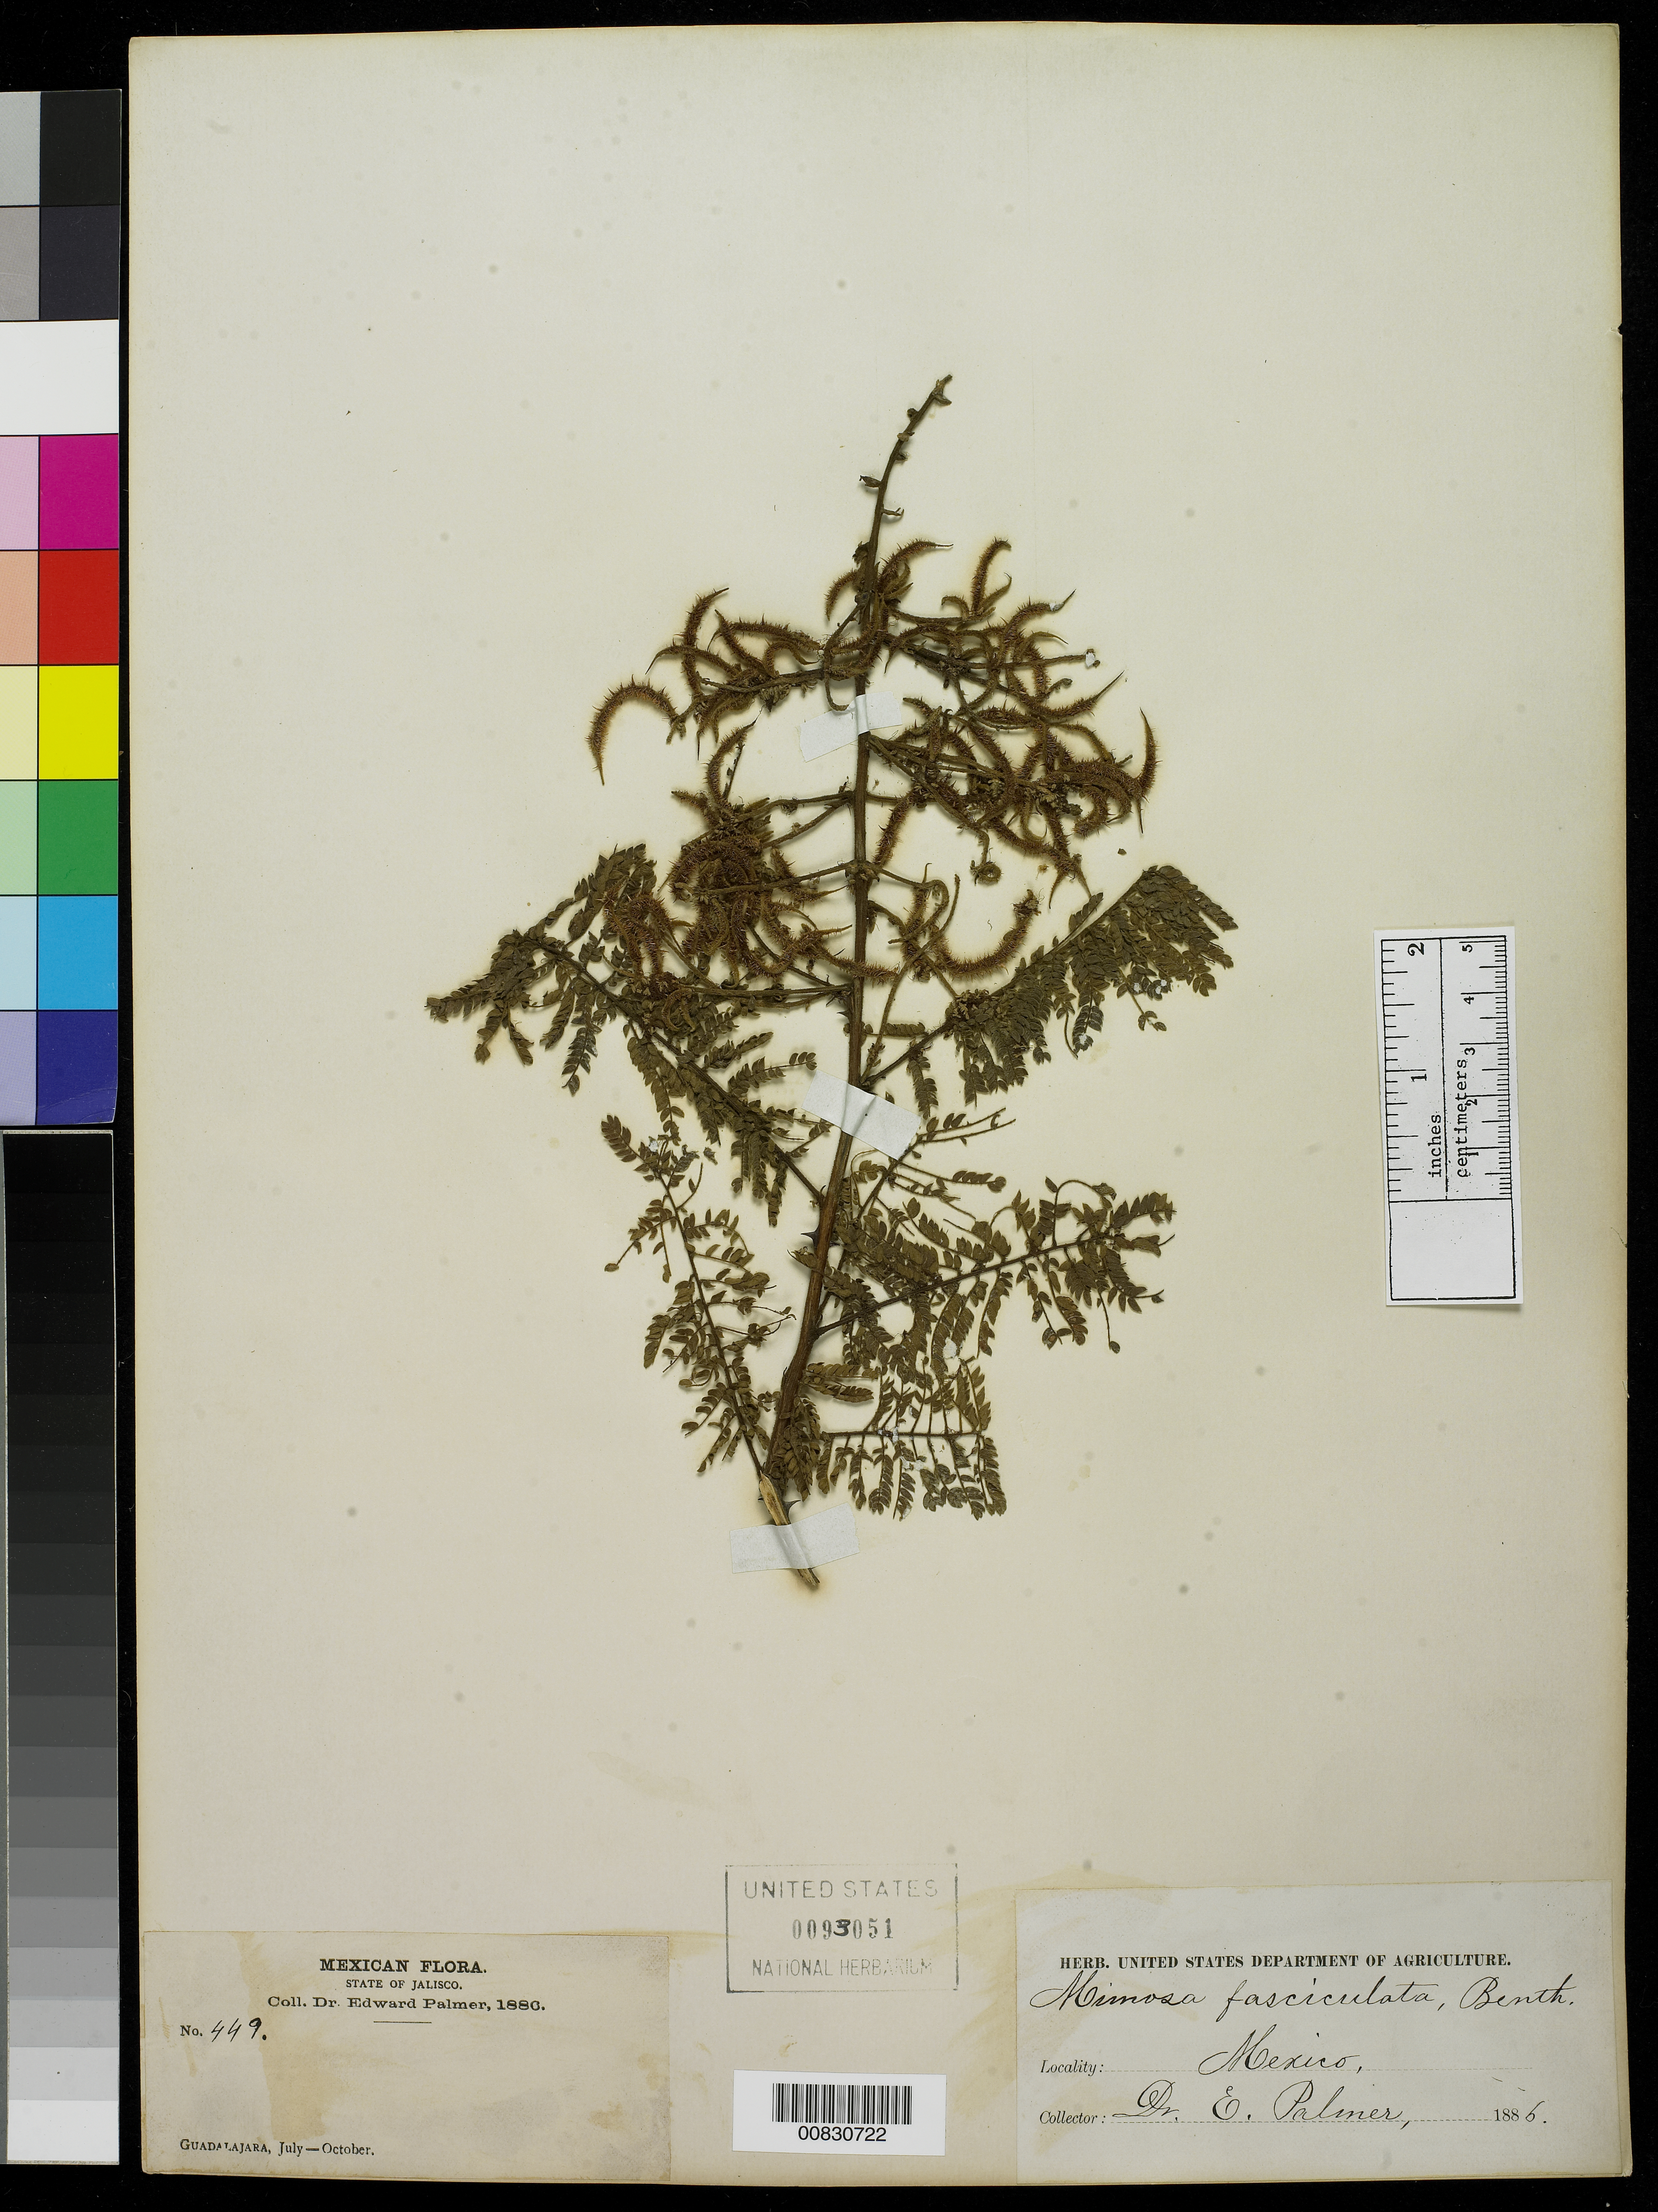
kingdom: Plantae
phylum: Tracheophyta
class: Magnoliopsida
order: Fabales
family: Fabaceae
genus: Mimosa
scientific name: Mimosa benthamii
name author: J.F. Macbr.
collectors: E. Palmer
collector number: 449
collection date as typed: Jul 1886 to -- Oct 1886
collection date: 1886-07/1886-10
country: Mexico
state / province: Jalisco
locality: Guadalajara, Jalisco.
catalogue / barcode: US 93051